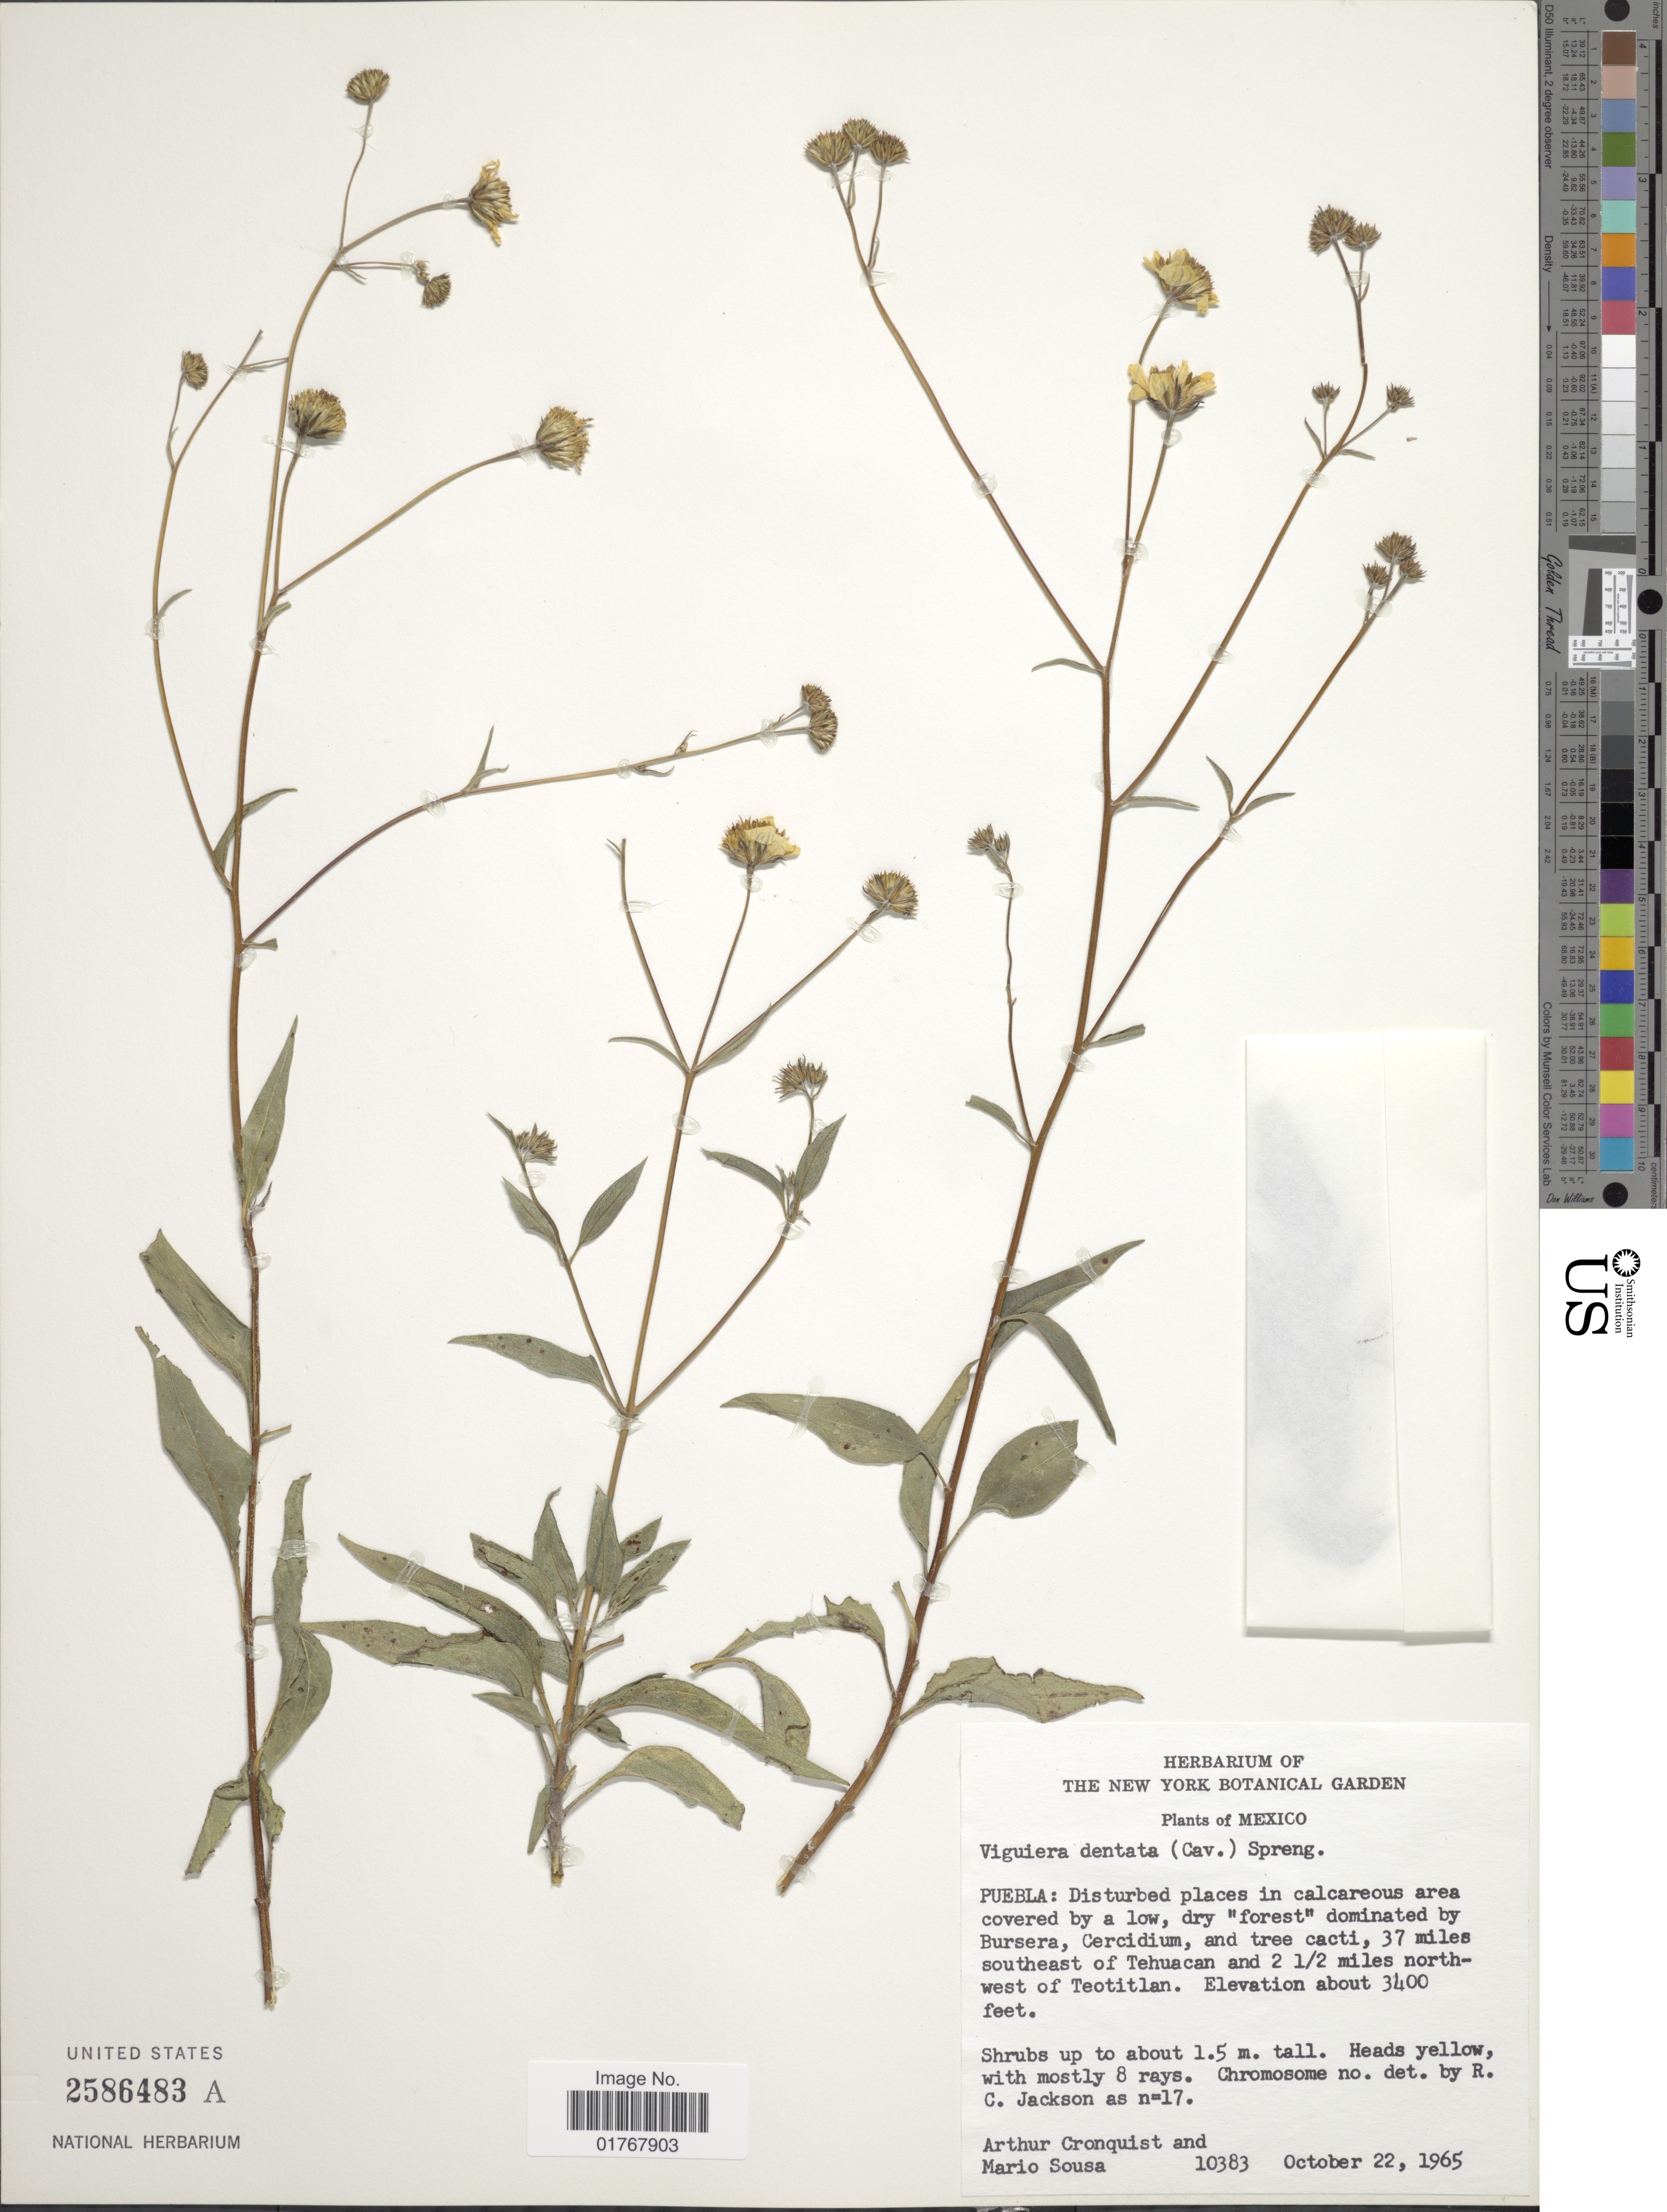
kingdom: Plantae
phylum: Tracheophyta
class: Magnoliopsida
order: Asterales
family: Asteraceae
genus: Viguiera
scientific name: Viguiera dentata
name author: (Cav.) Spreng.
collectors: A. J. Cronquist & M. Sousa S.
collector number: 10383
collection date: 1965-10-22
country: Mexico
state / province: Puebla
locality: Disturbed places in calcareous area covered by a low, dry 'forest' dominated by Bursera, Cercidium, and tree cacti, 37 miles southeast of Tehuacan and 2 1/2 miles northwest of Teotitlan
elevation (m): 1036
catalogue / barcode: US 2586483A